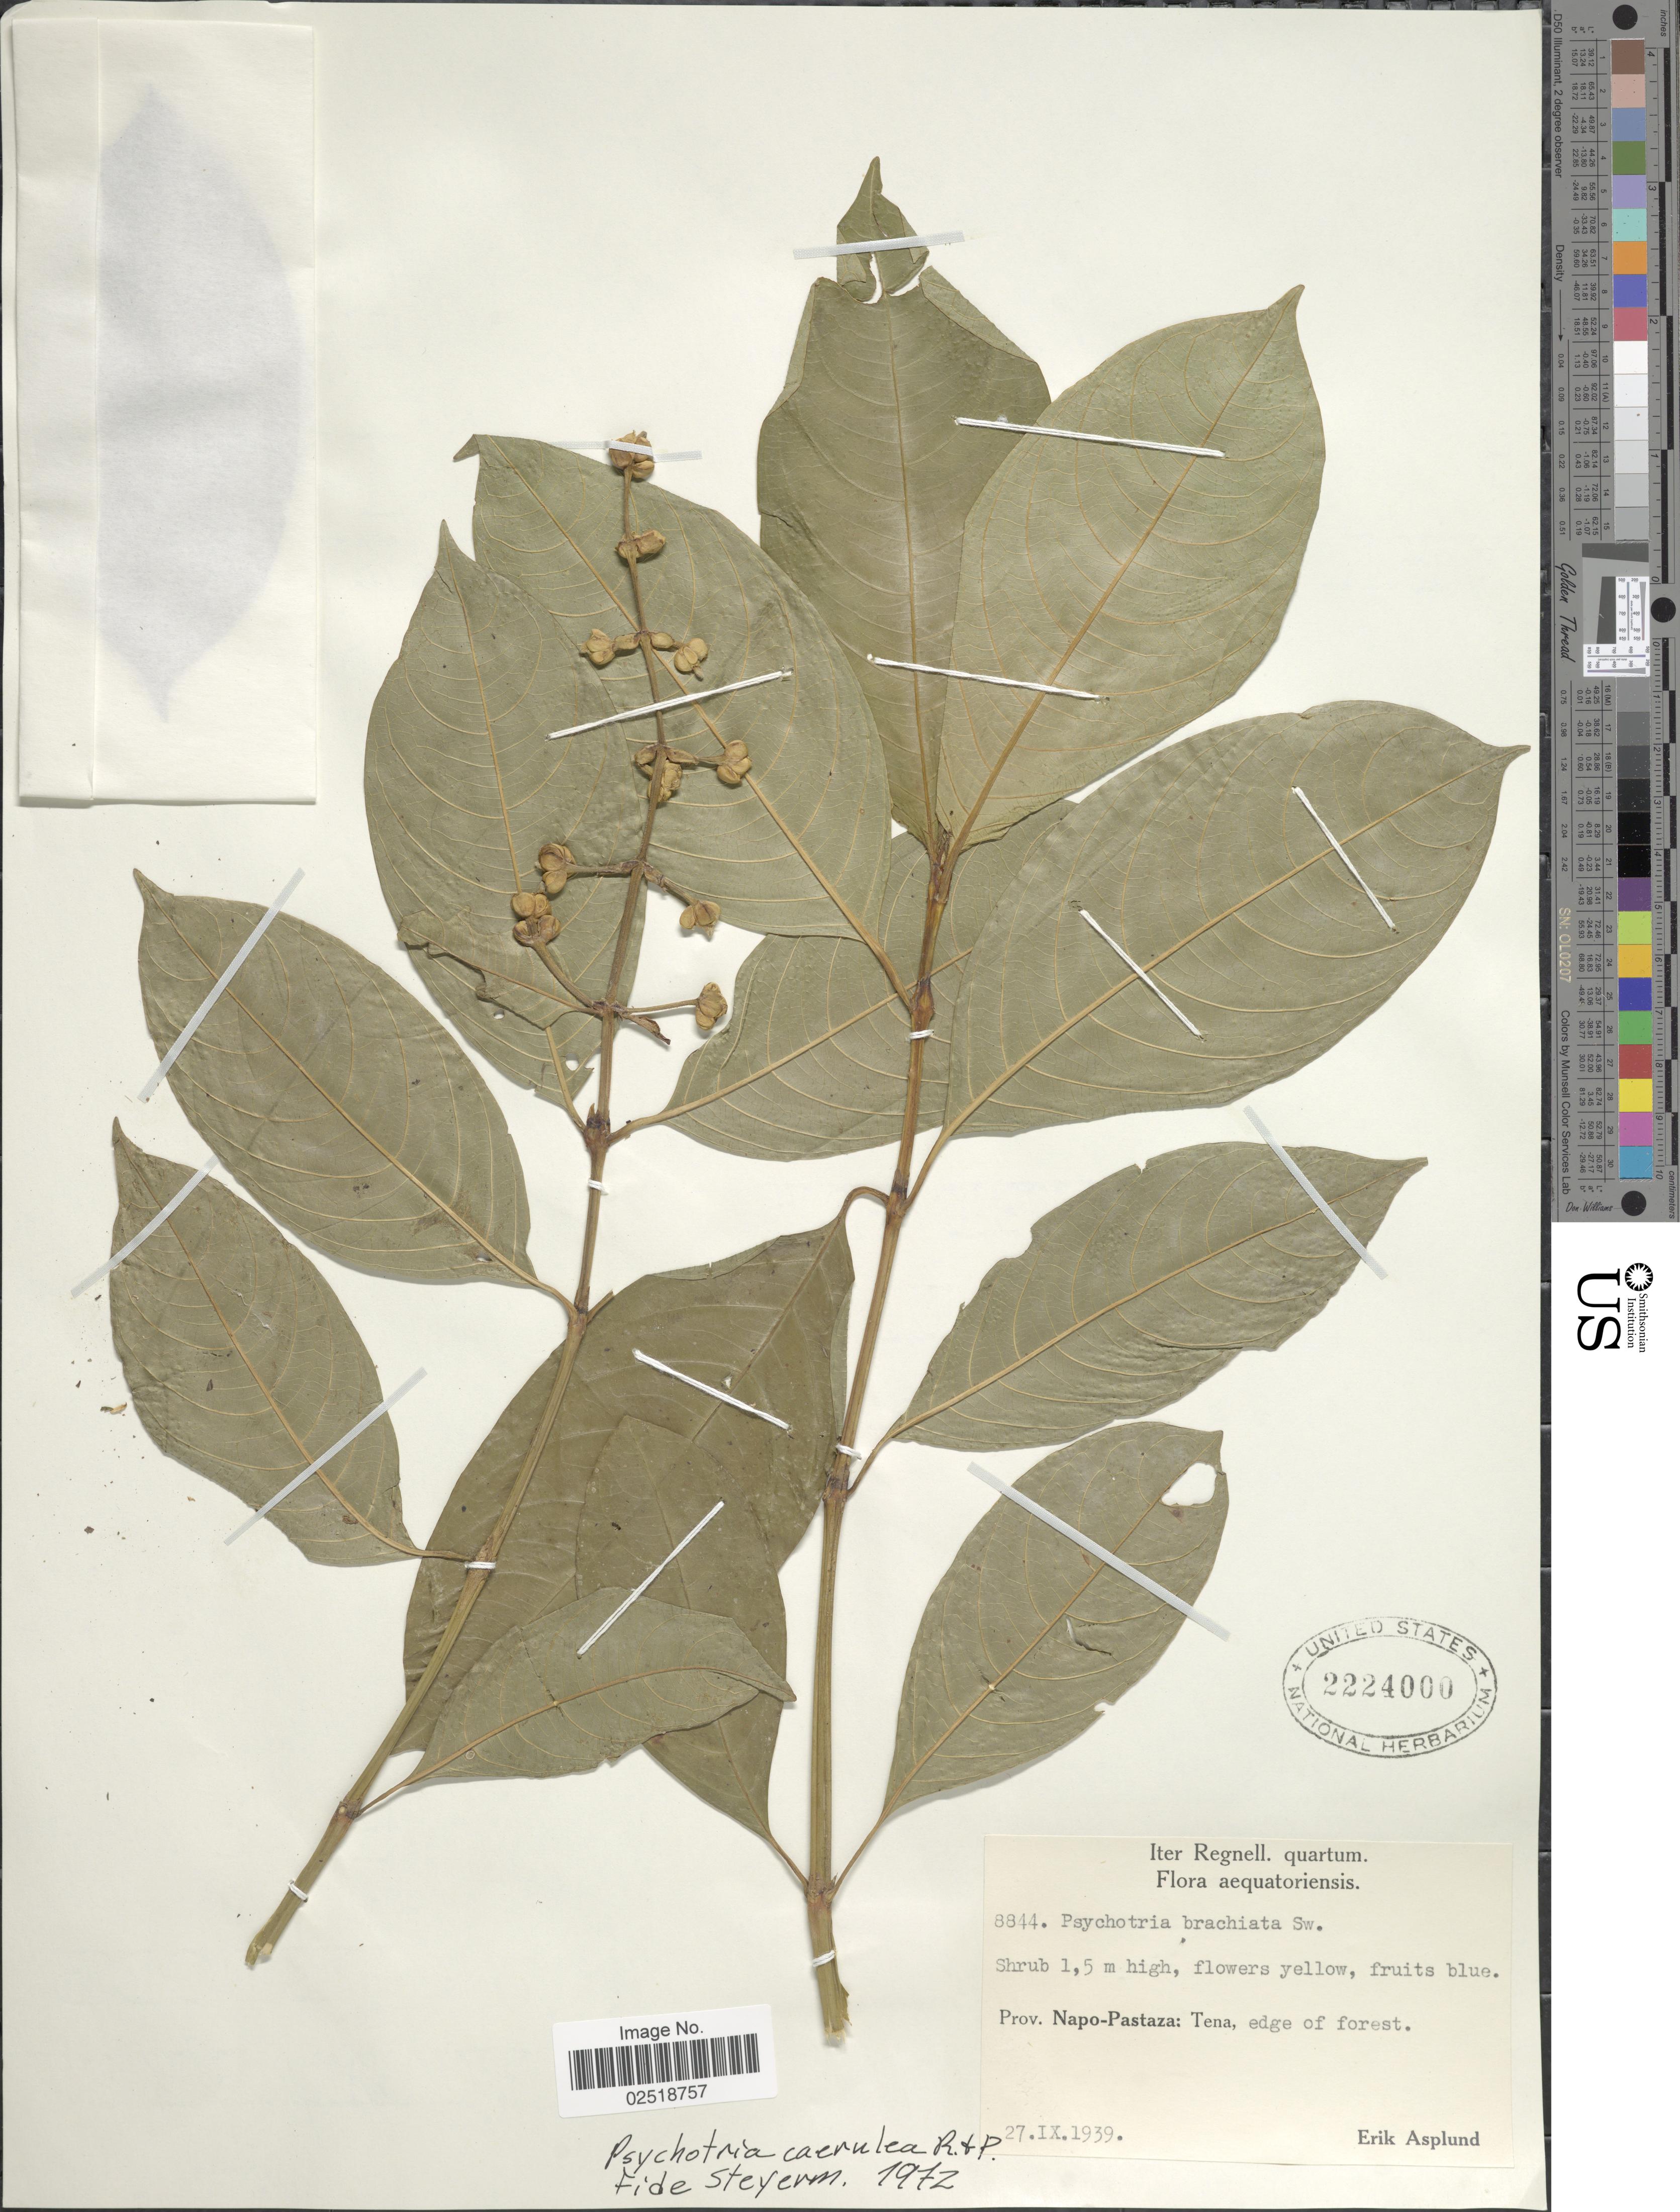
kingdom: Plantae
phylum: Tracheophyta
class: Magnoliopsida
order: Gentianales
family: Rubiaceae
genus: Psychotria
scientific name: Psychotria caerulea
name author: Ruiz & Pav.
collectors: E. Asplund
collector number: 8844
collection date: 1939-09-27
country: Ecuador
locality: Prov. Napo-Pastaza: Tena, edge of forest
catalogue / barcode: US 2224000